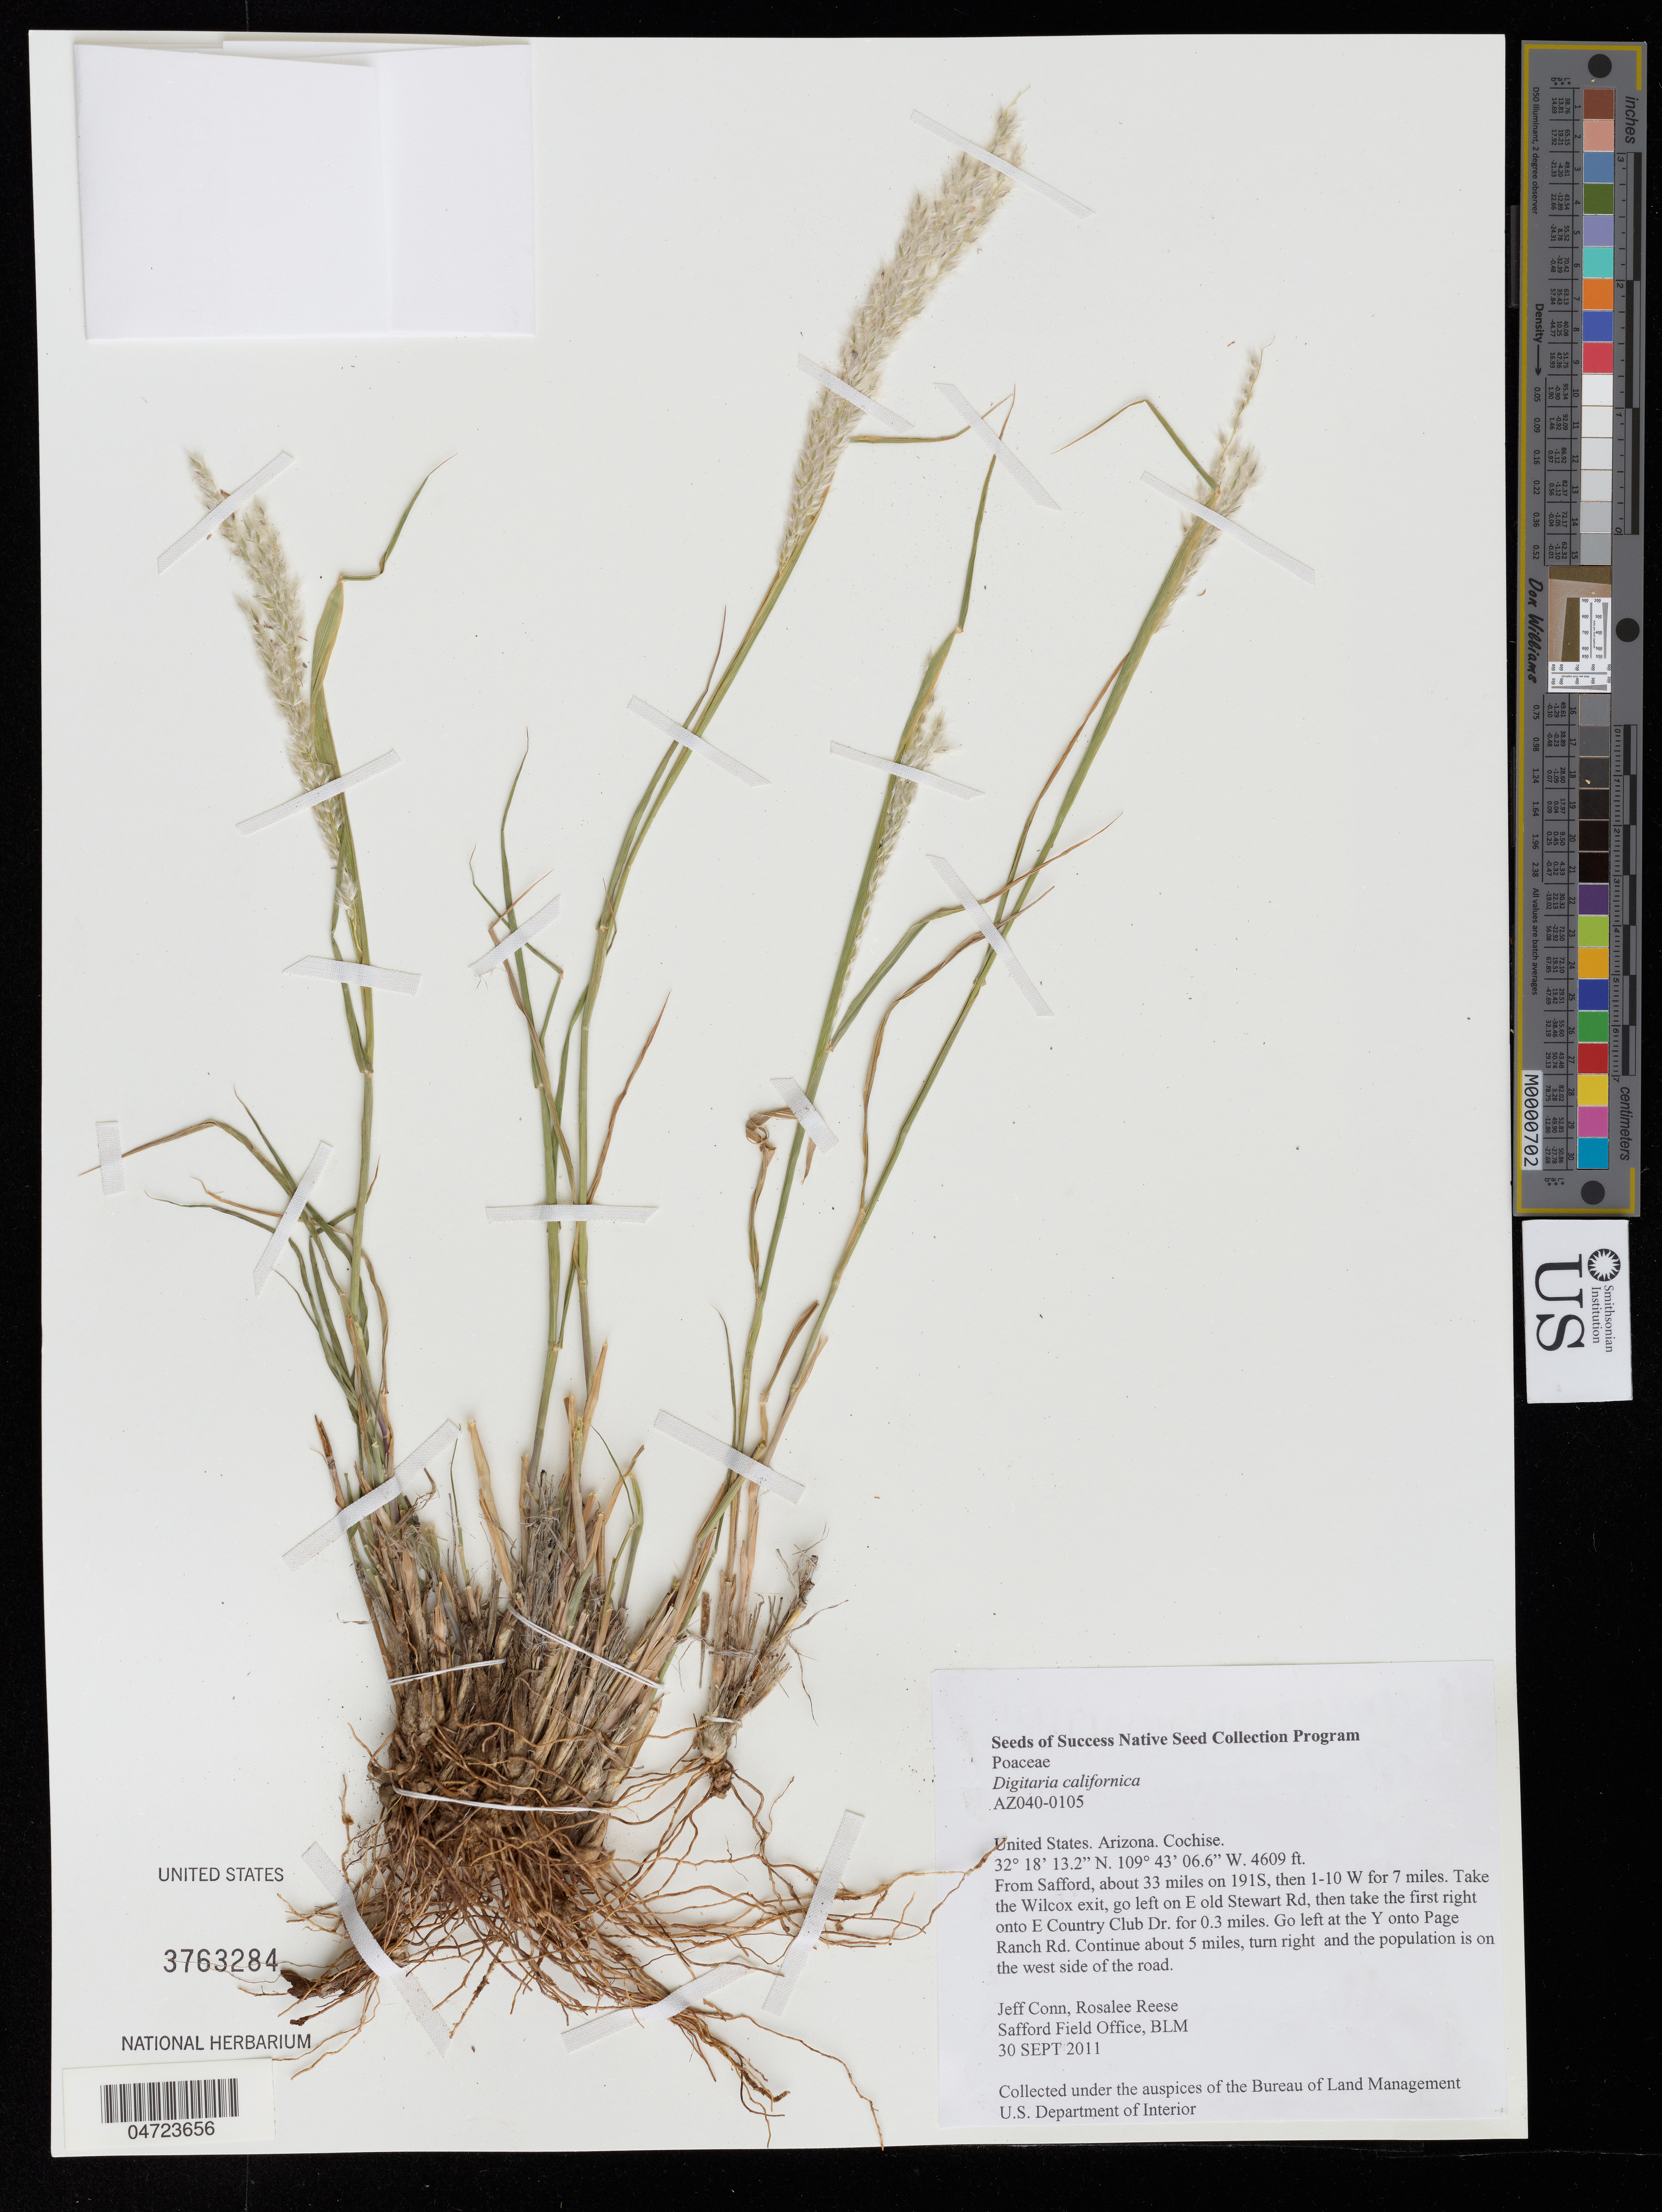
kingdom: Plantae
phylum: Tracheophyta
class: Liliopsida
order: Poales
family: Poaceae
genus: Digitaria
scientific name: Digitaria californica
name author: (Benth.) Henr.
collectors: J. Conn & R. Reese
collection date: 2011-09-30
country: United States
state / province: Arizona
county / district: Cochise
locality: Cochise. From Safford, about 33 miles on 191S, then 1-10 W for 7 miles. Take the Wilcox exit, go left on E old Stewart Rd, then take the first right onto E Country Club Dr. for 0.3 miles. Go left at the Y onto Page Ranch Rd. Continue about 5 miles, turn right and the population is on the west side of the road.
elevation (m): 1405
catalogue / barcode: US 3763284